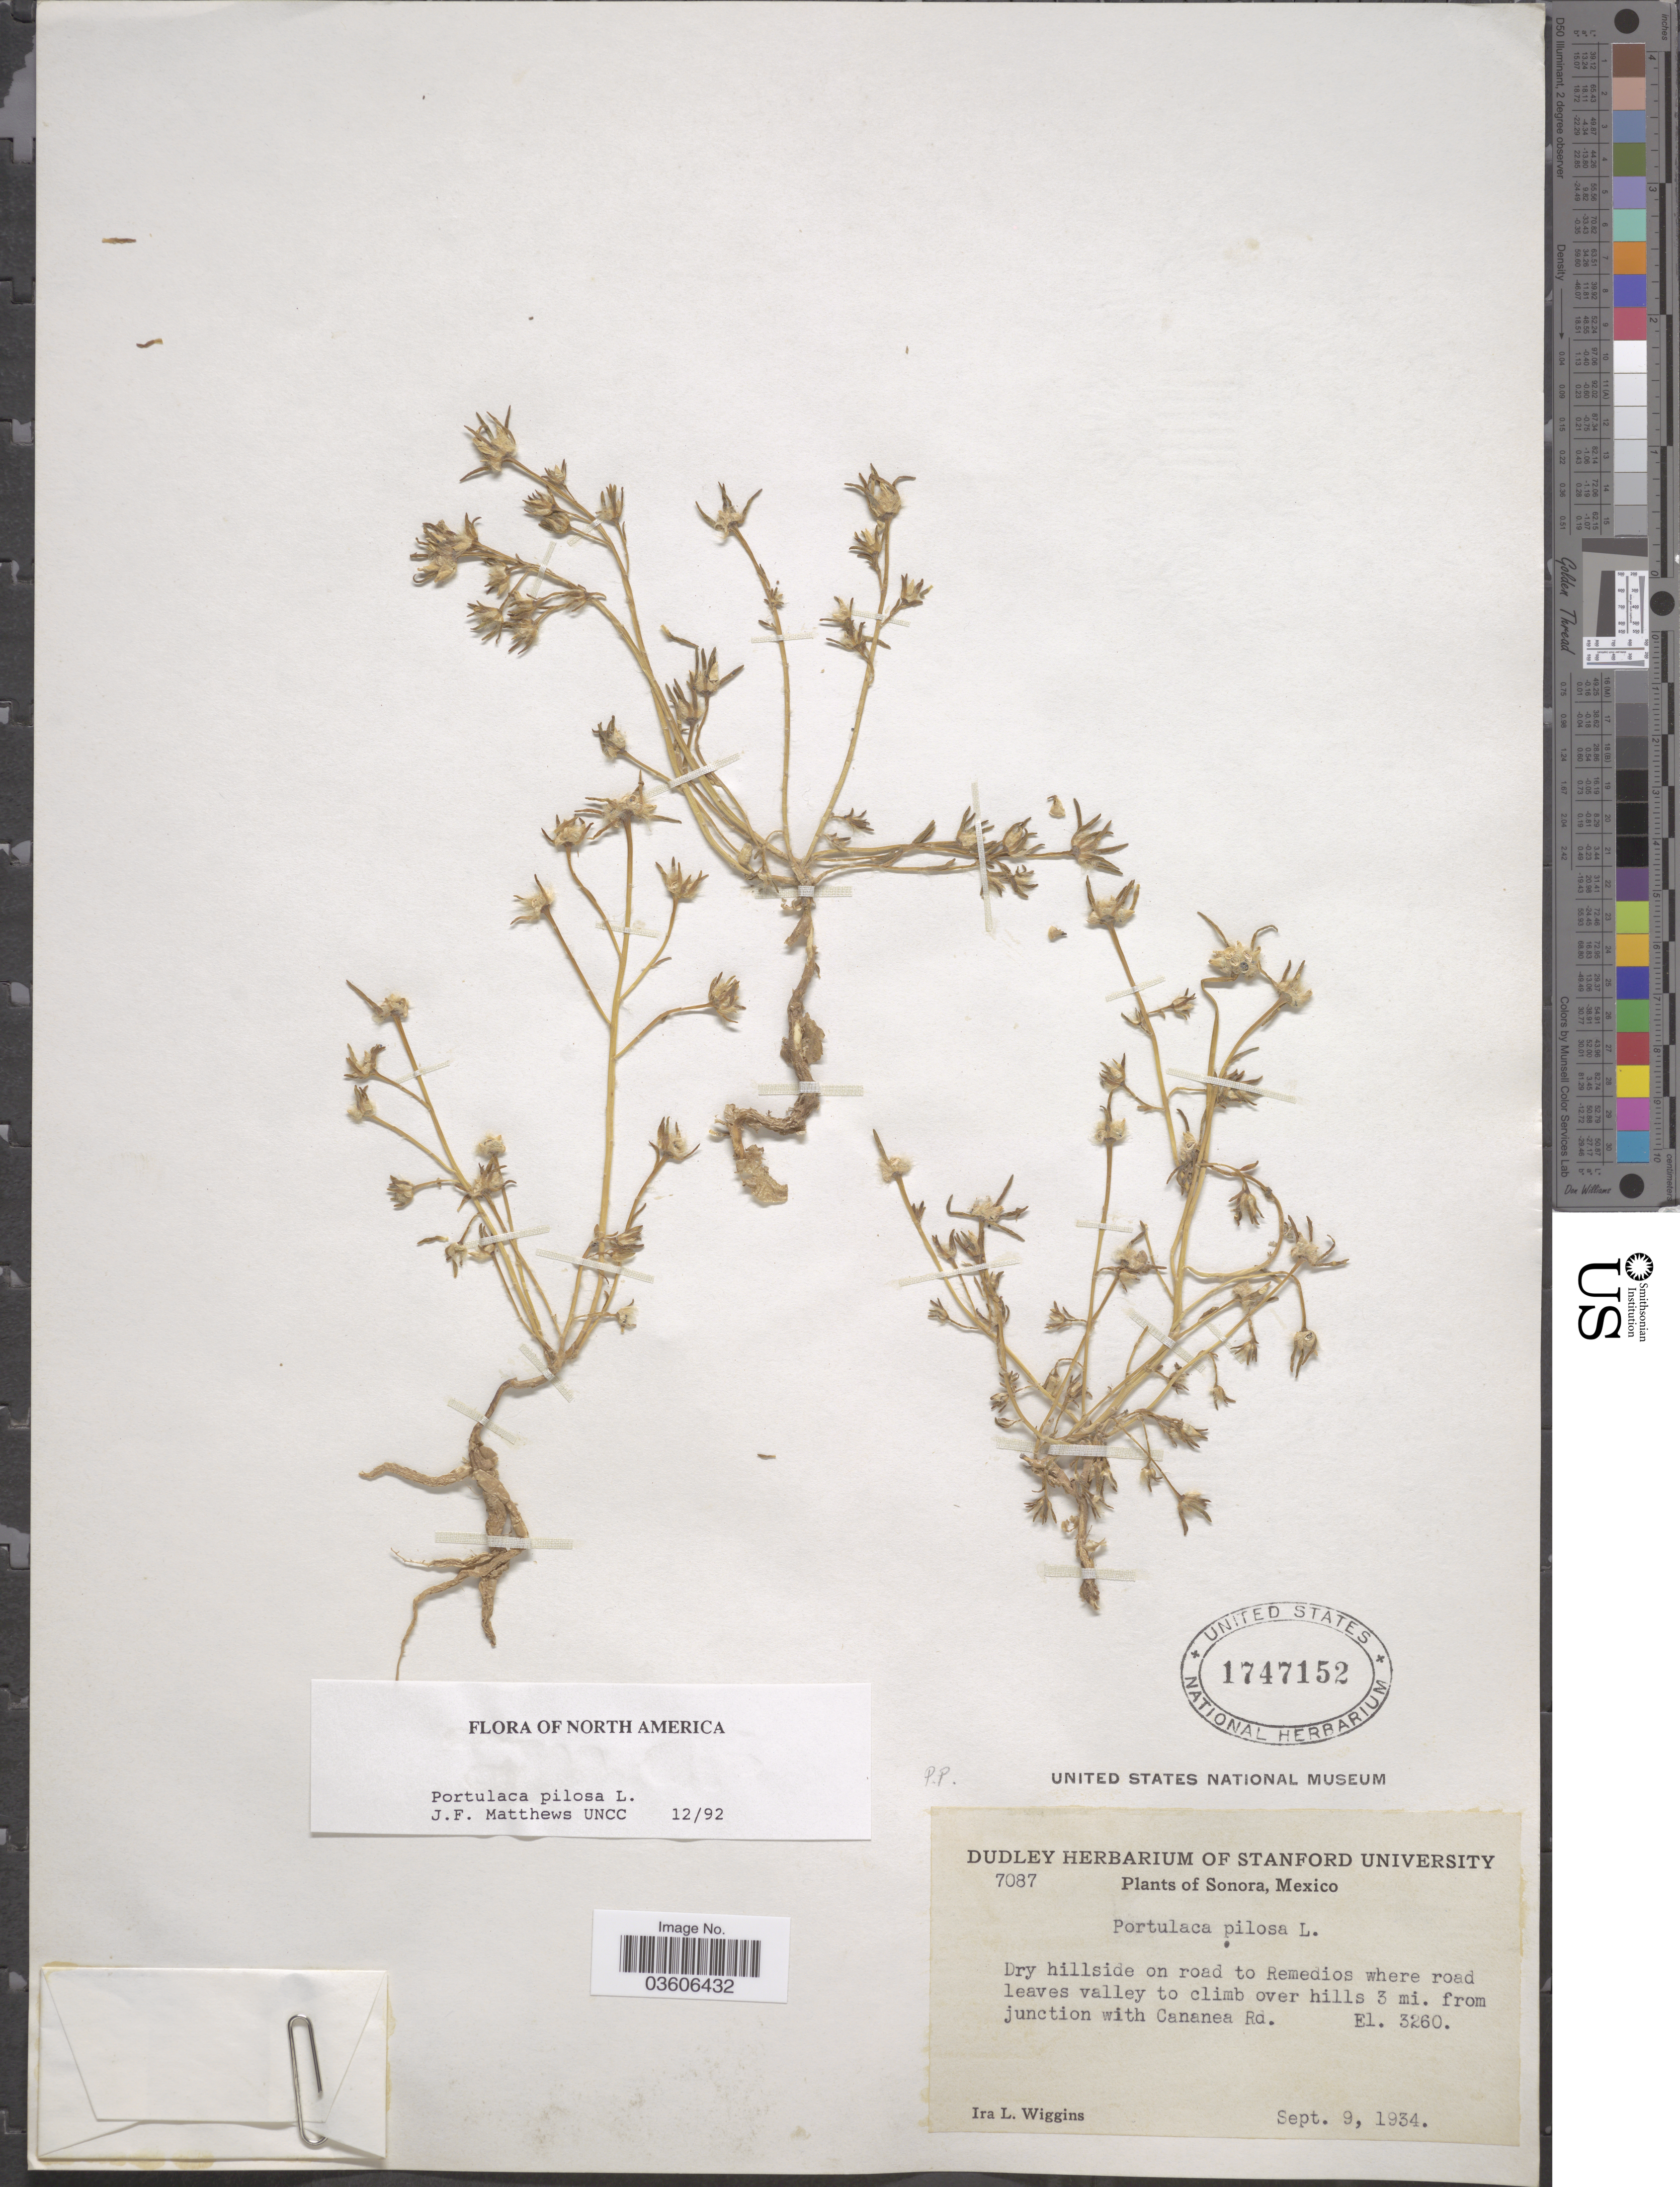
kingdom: Plantae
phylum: Tracheophyta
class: Magnoliopsida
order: Caryophyllales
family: Portulacaceae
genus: Portulaca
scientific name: Portulaca pilosa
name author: L.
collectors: I. L. Wiggins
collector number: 7087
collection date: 1934-09-09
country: Mexico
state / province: Sonora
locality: Dry hillside on road to Remedios where road leaves valley to climb over hills 3 mi. from junction with Cananea Rd.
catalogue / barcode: US 1747152